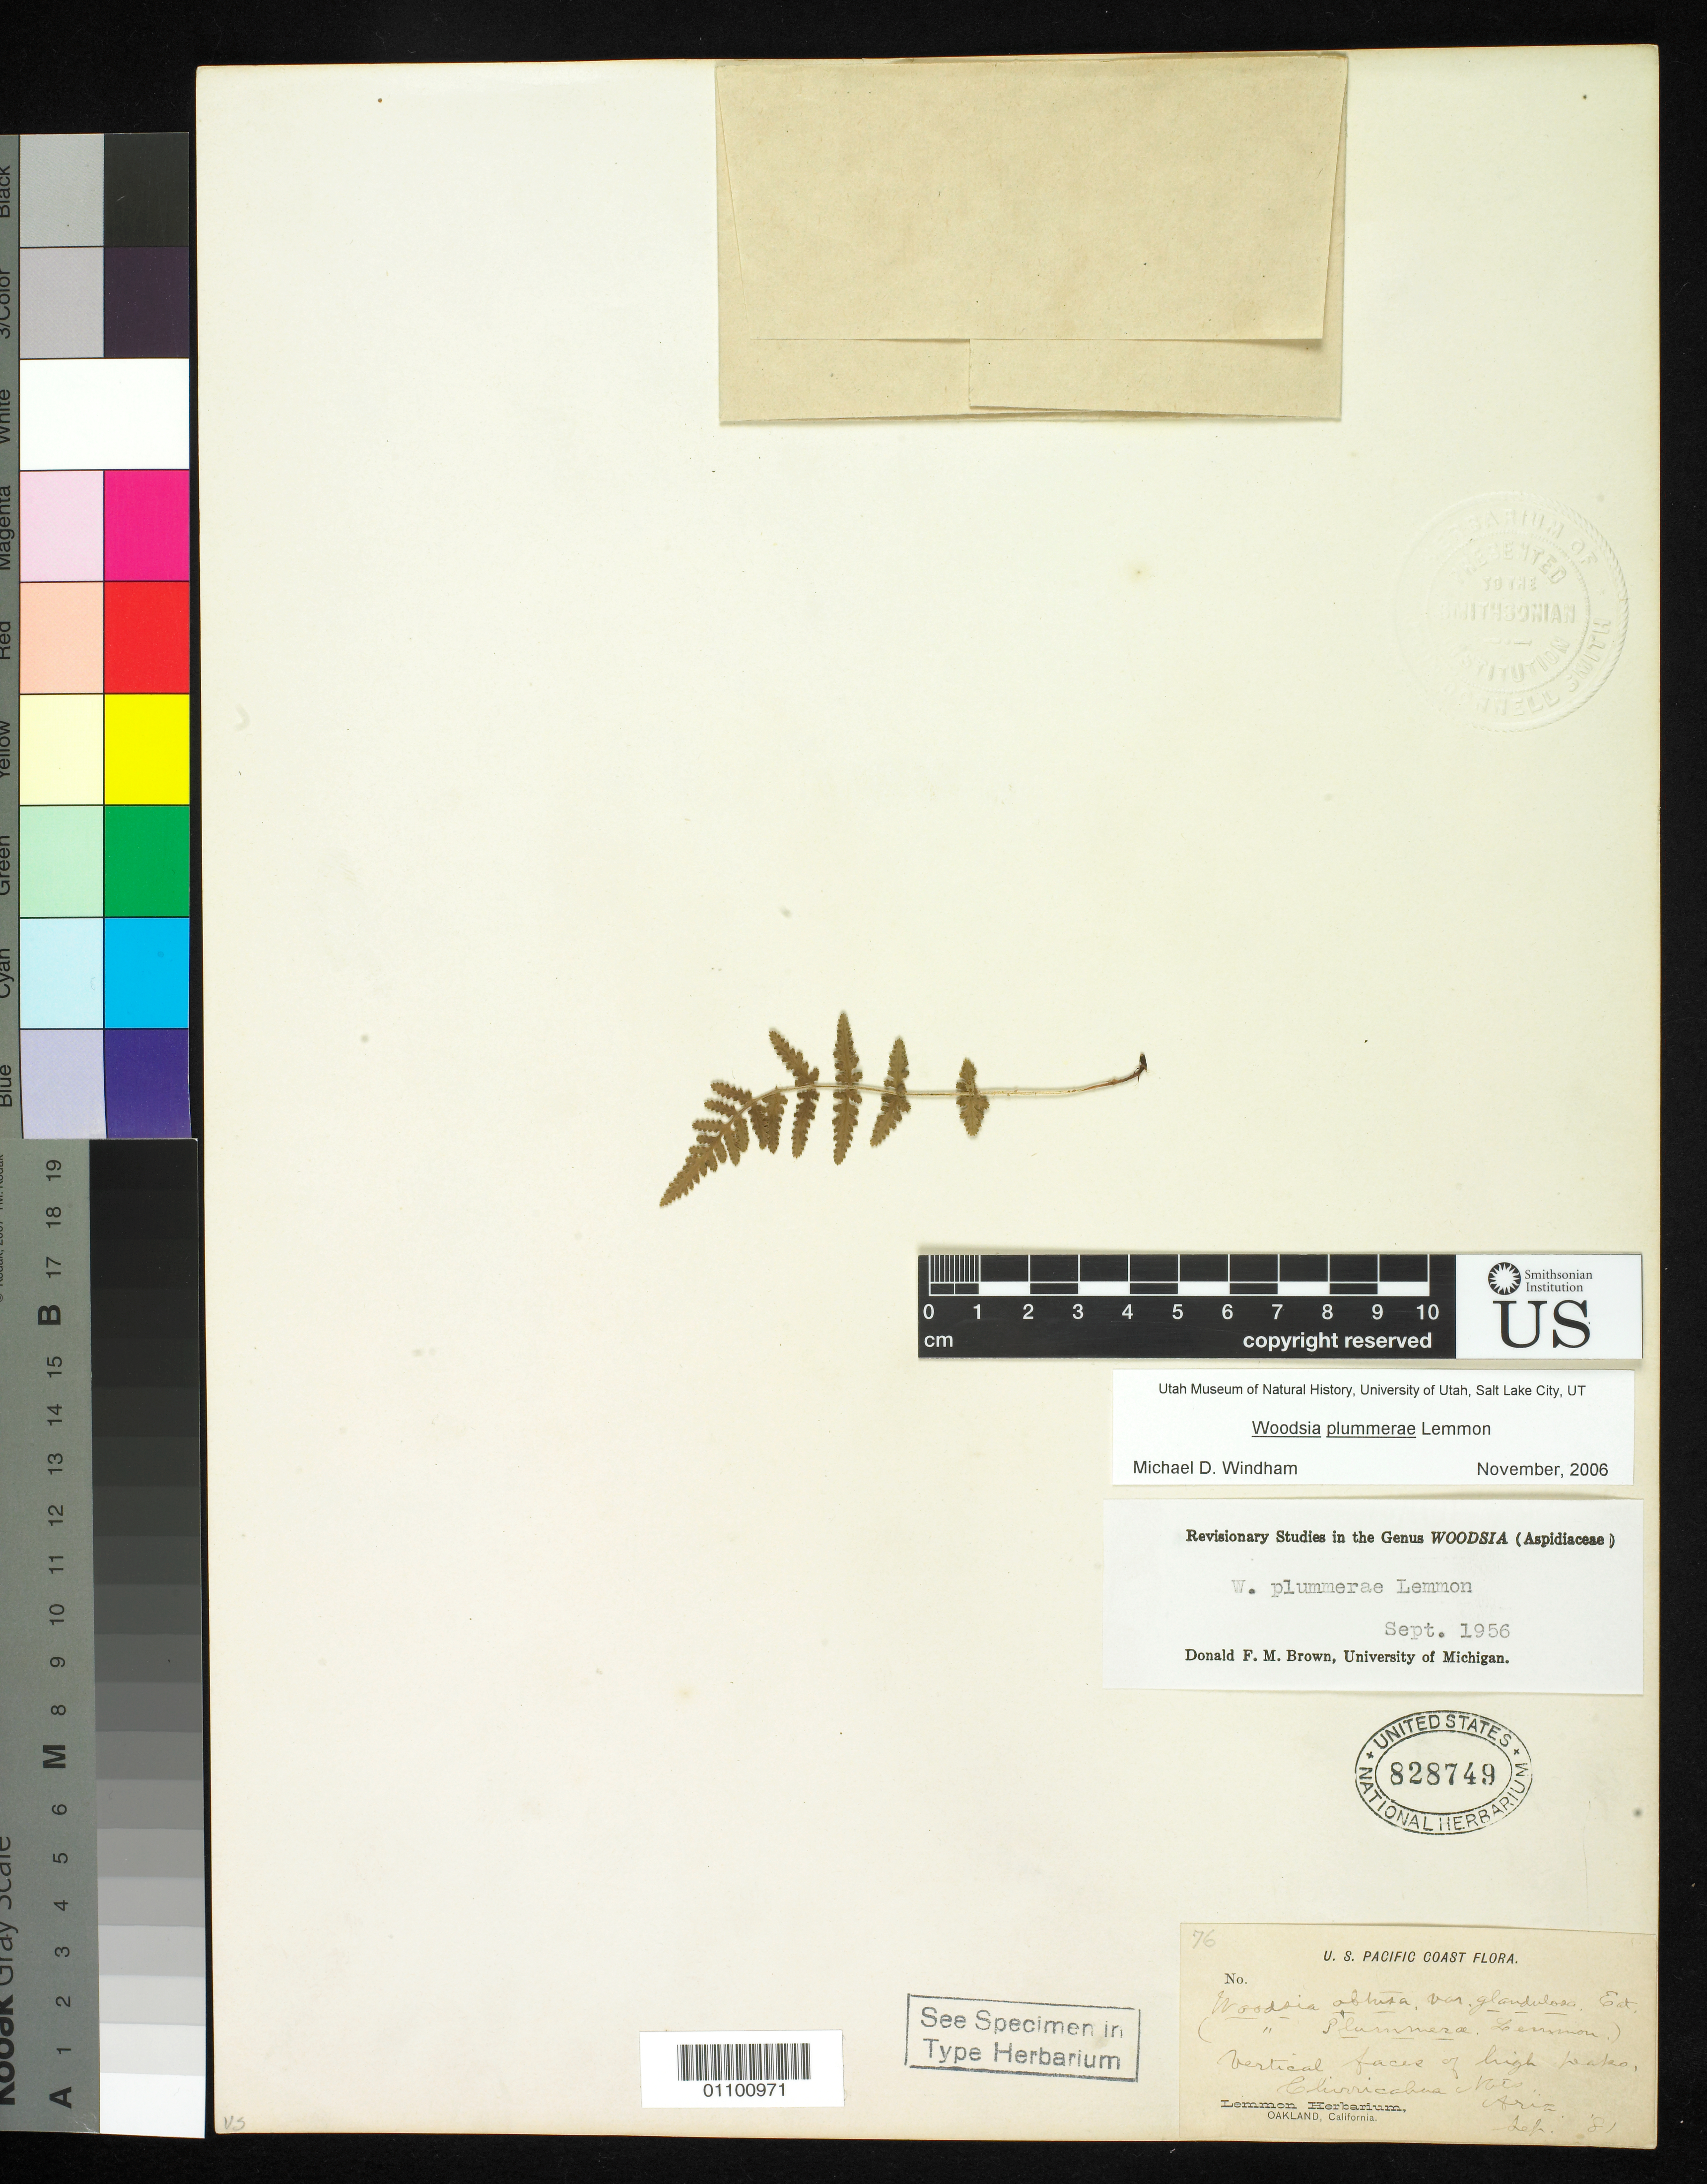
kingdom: Plantae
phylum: Tracheophyta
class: Polypodiopsida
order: Polypodiales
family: Woodsiaceae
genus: Woodsia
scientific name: Woodsia plummerae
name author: Lemmon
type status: Isotype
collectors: J. G. Lemmon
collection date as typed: Sep 1881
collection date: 1881-09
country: United States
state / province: Arizona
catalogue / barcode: US 828749